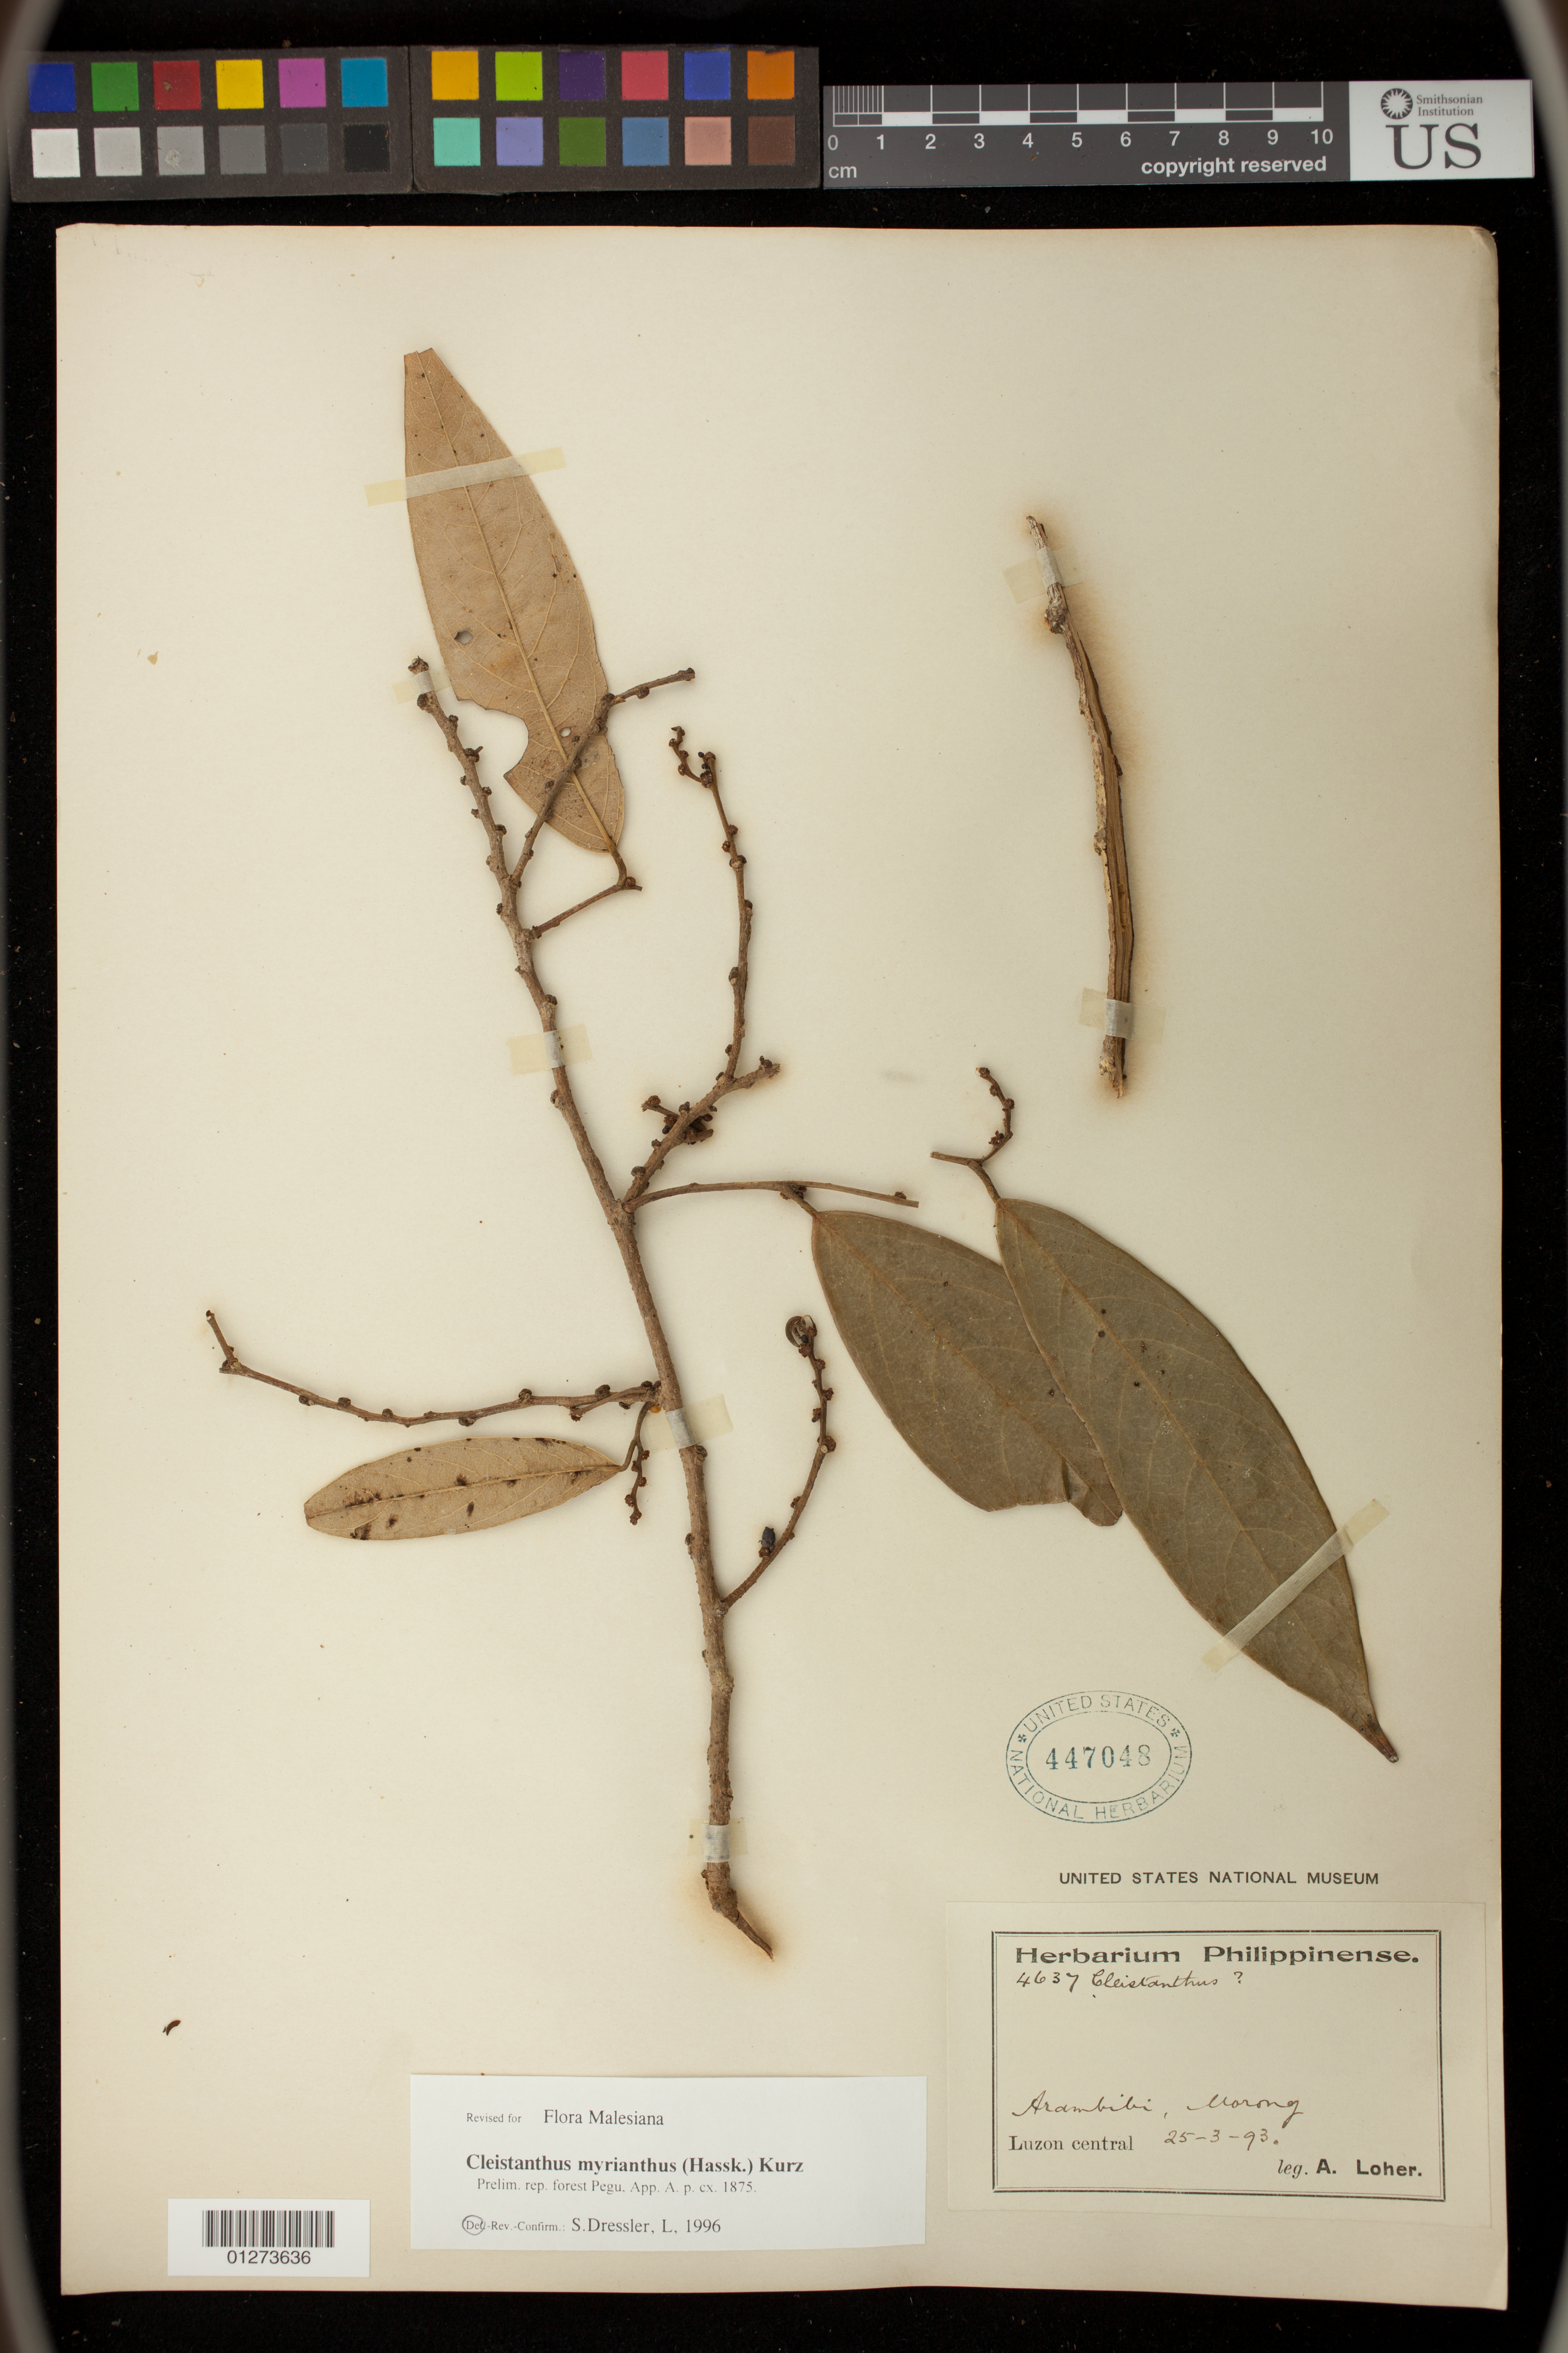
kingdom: Plantae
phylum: Tracheophyta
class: Magnoliopsida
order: Malpighiales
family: Phyllanthaceae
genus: Cleistanthus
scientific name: Cleistanthus myrianthus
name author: (Hassk.) Kurz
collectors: A. Loher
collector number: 4637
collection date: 1893-03-25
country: Philippines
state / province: Calabarzon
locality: Arambibi, Morong, Rizal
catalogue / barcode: US 447048